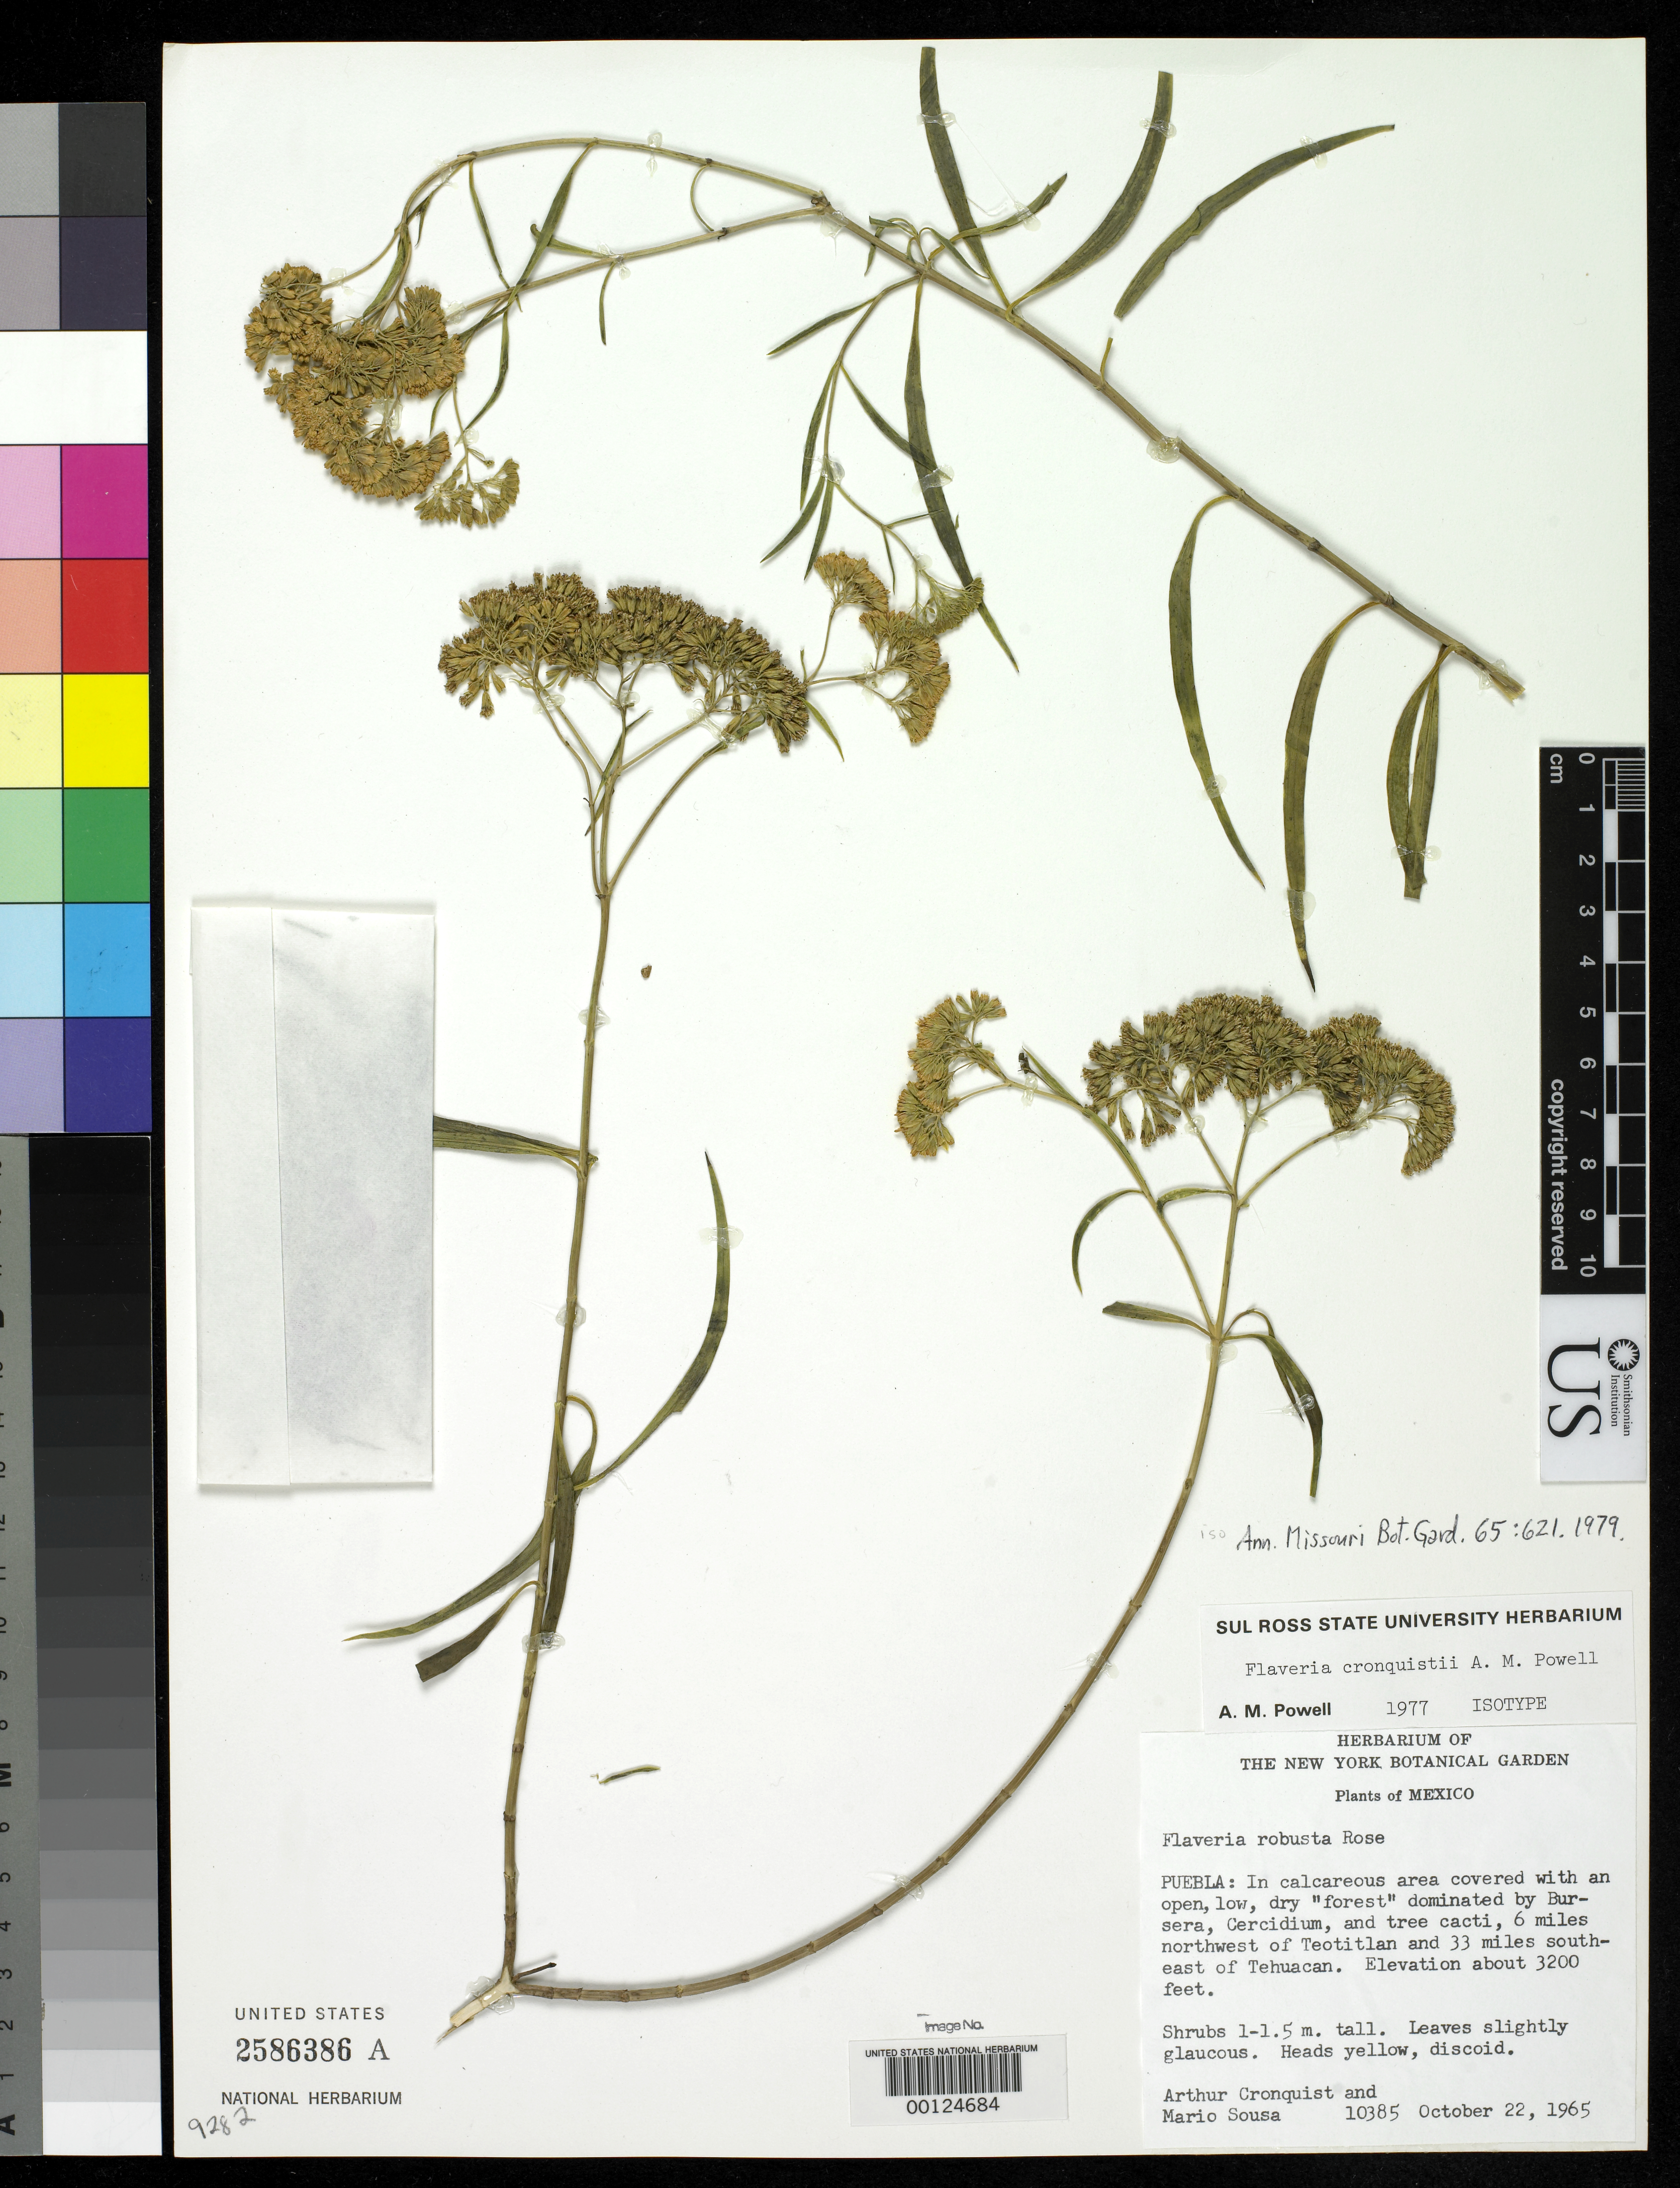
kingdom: Plantae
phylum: Tracheophyta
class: Magnoliopsida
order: Asterales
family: Asteraceae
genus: Flaveria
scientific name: Flaveria cronquistii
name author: A.M. Powell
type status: Isotype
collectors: A. J. Cronquist & M. Souza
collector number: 10385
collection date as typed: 22 Oct 1965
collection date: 1965-10-22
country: Mexico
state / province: Puebla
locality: Between Teotitlan and Tehuacan; alt. 3000 ft.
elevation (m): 914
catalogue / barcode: US 2586386A